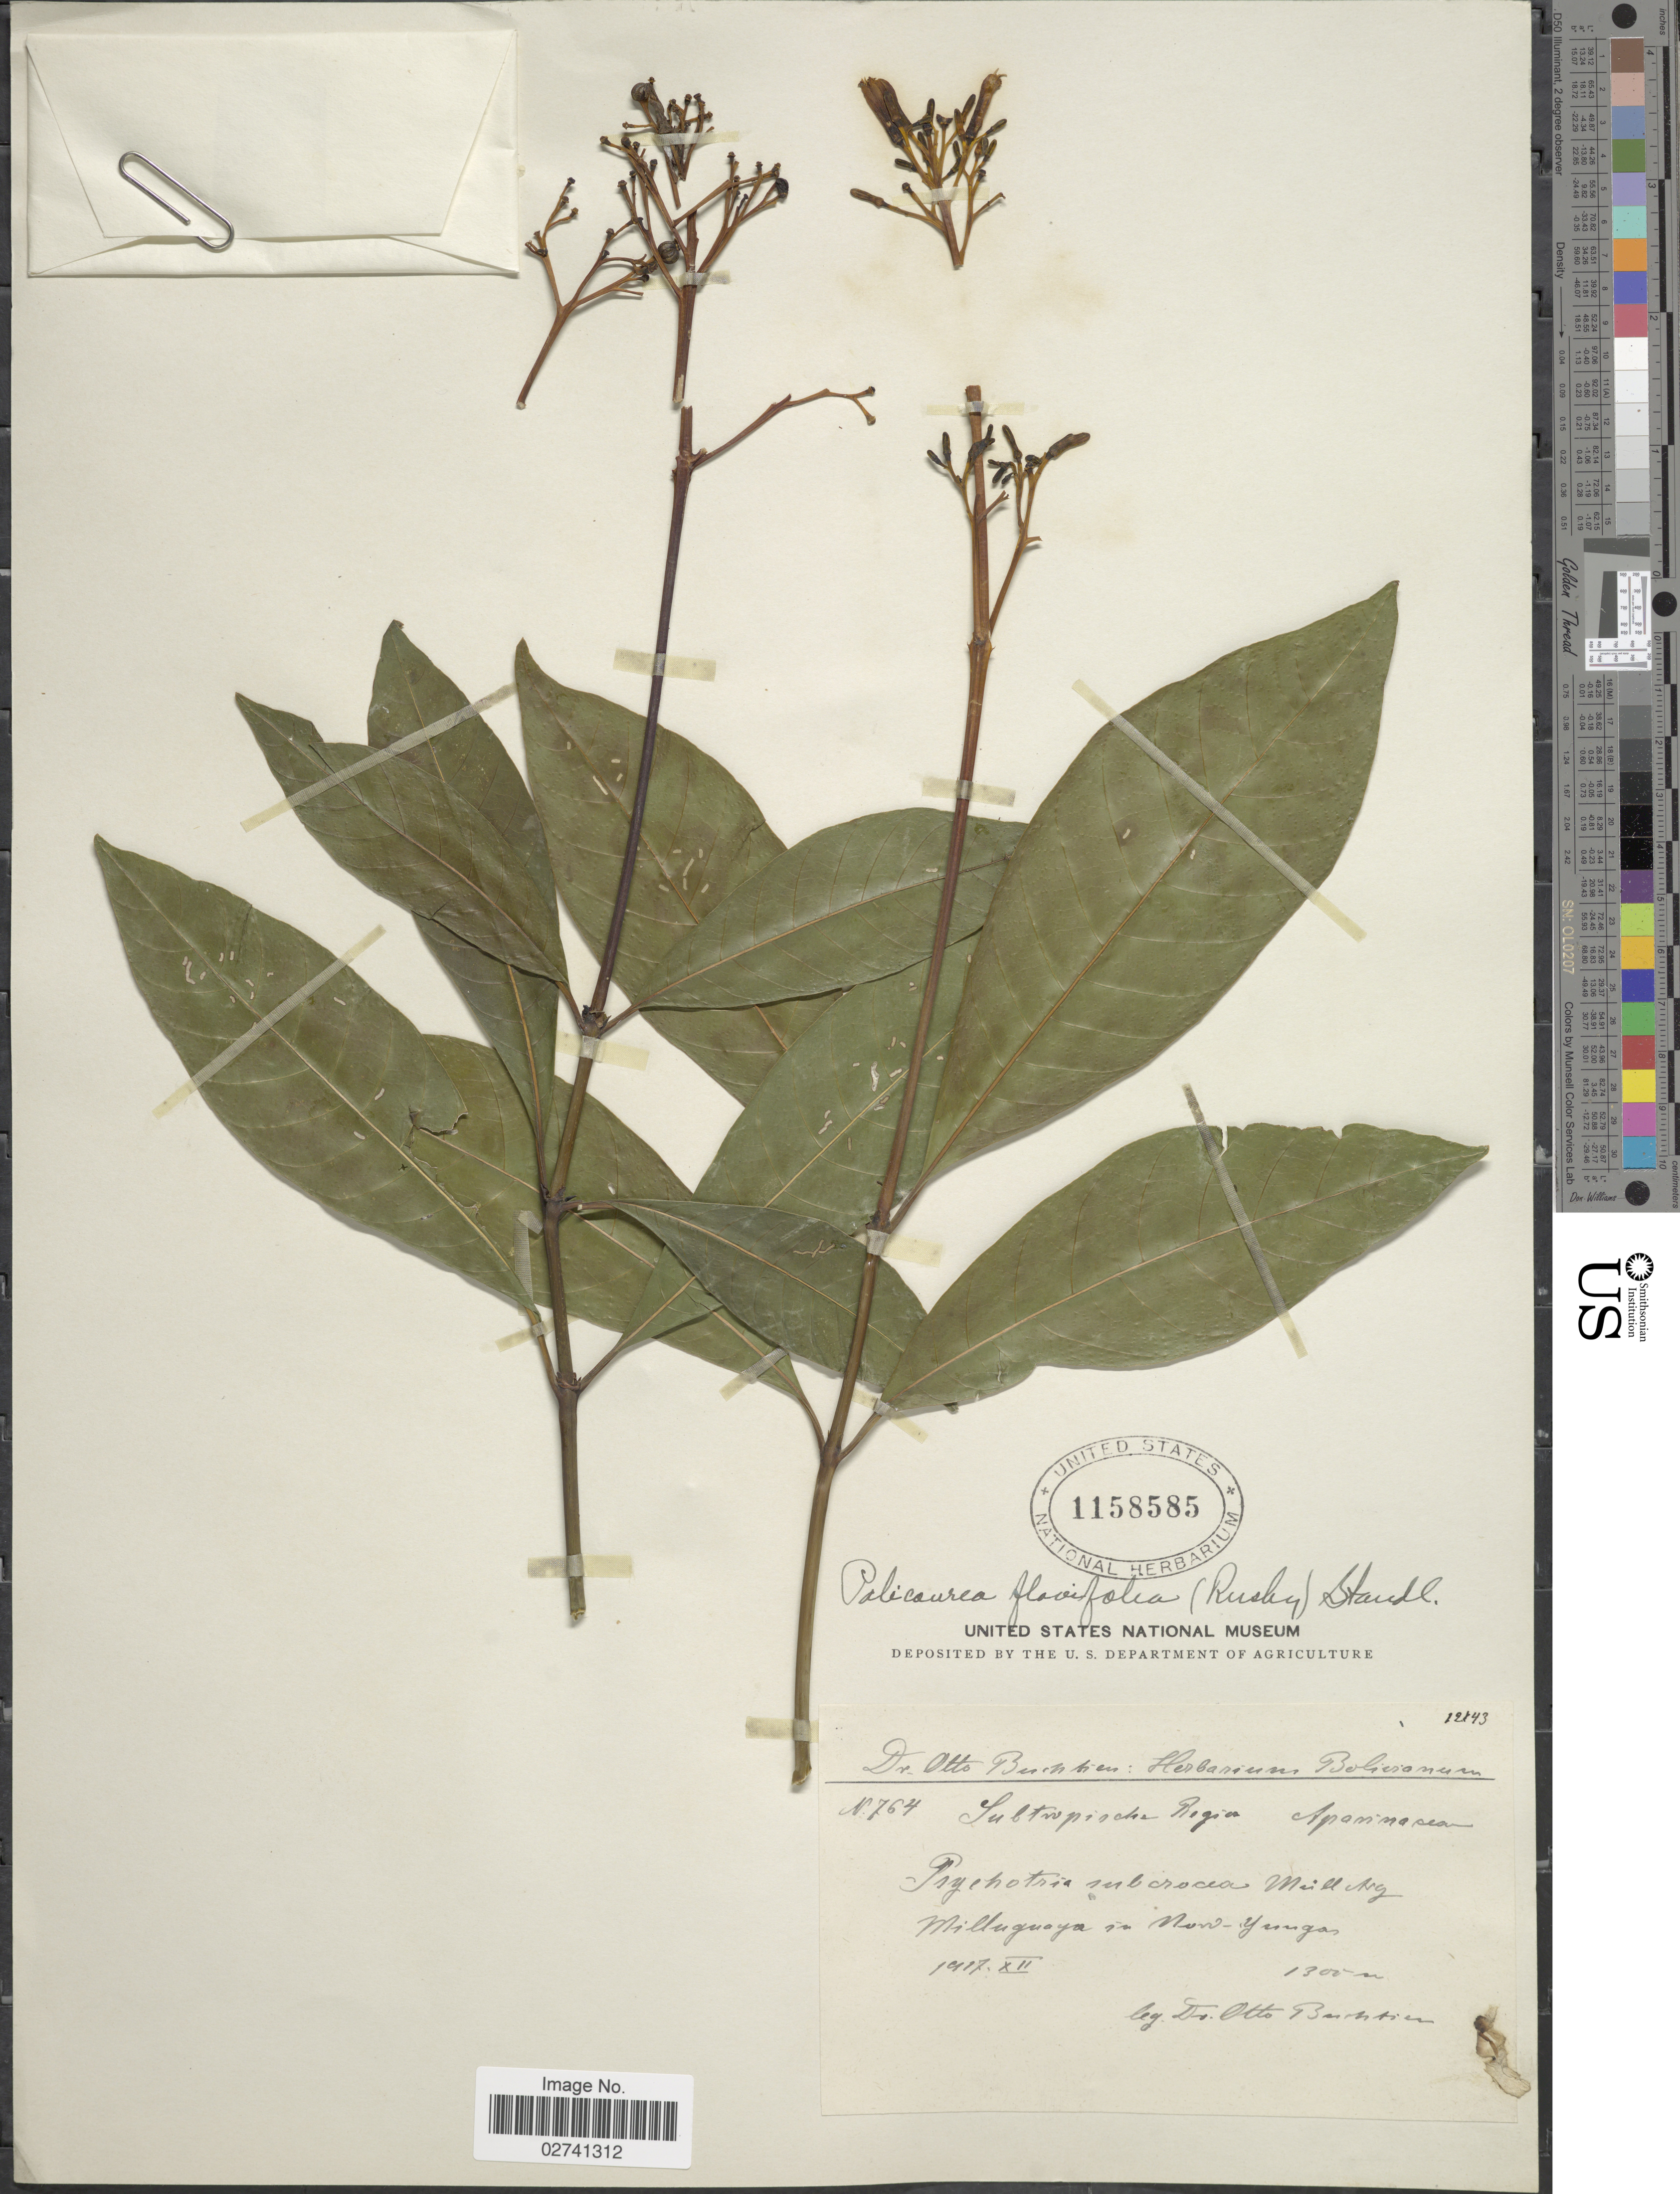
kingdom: Plantae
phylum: Tracheophyta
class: Magnoliopsida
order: Gentianales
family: Rubiaceae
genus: Palicourea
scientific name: Palicourea flavifolia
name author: (Rusby) Standl.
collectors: O. Buchtien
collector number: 764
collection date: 1917-12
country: Bolivia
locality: Milluguaya in Nord-Yungas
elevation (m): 1300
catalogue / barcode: US 1158585